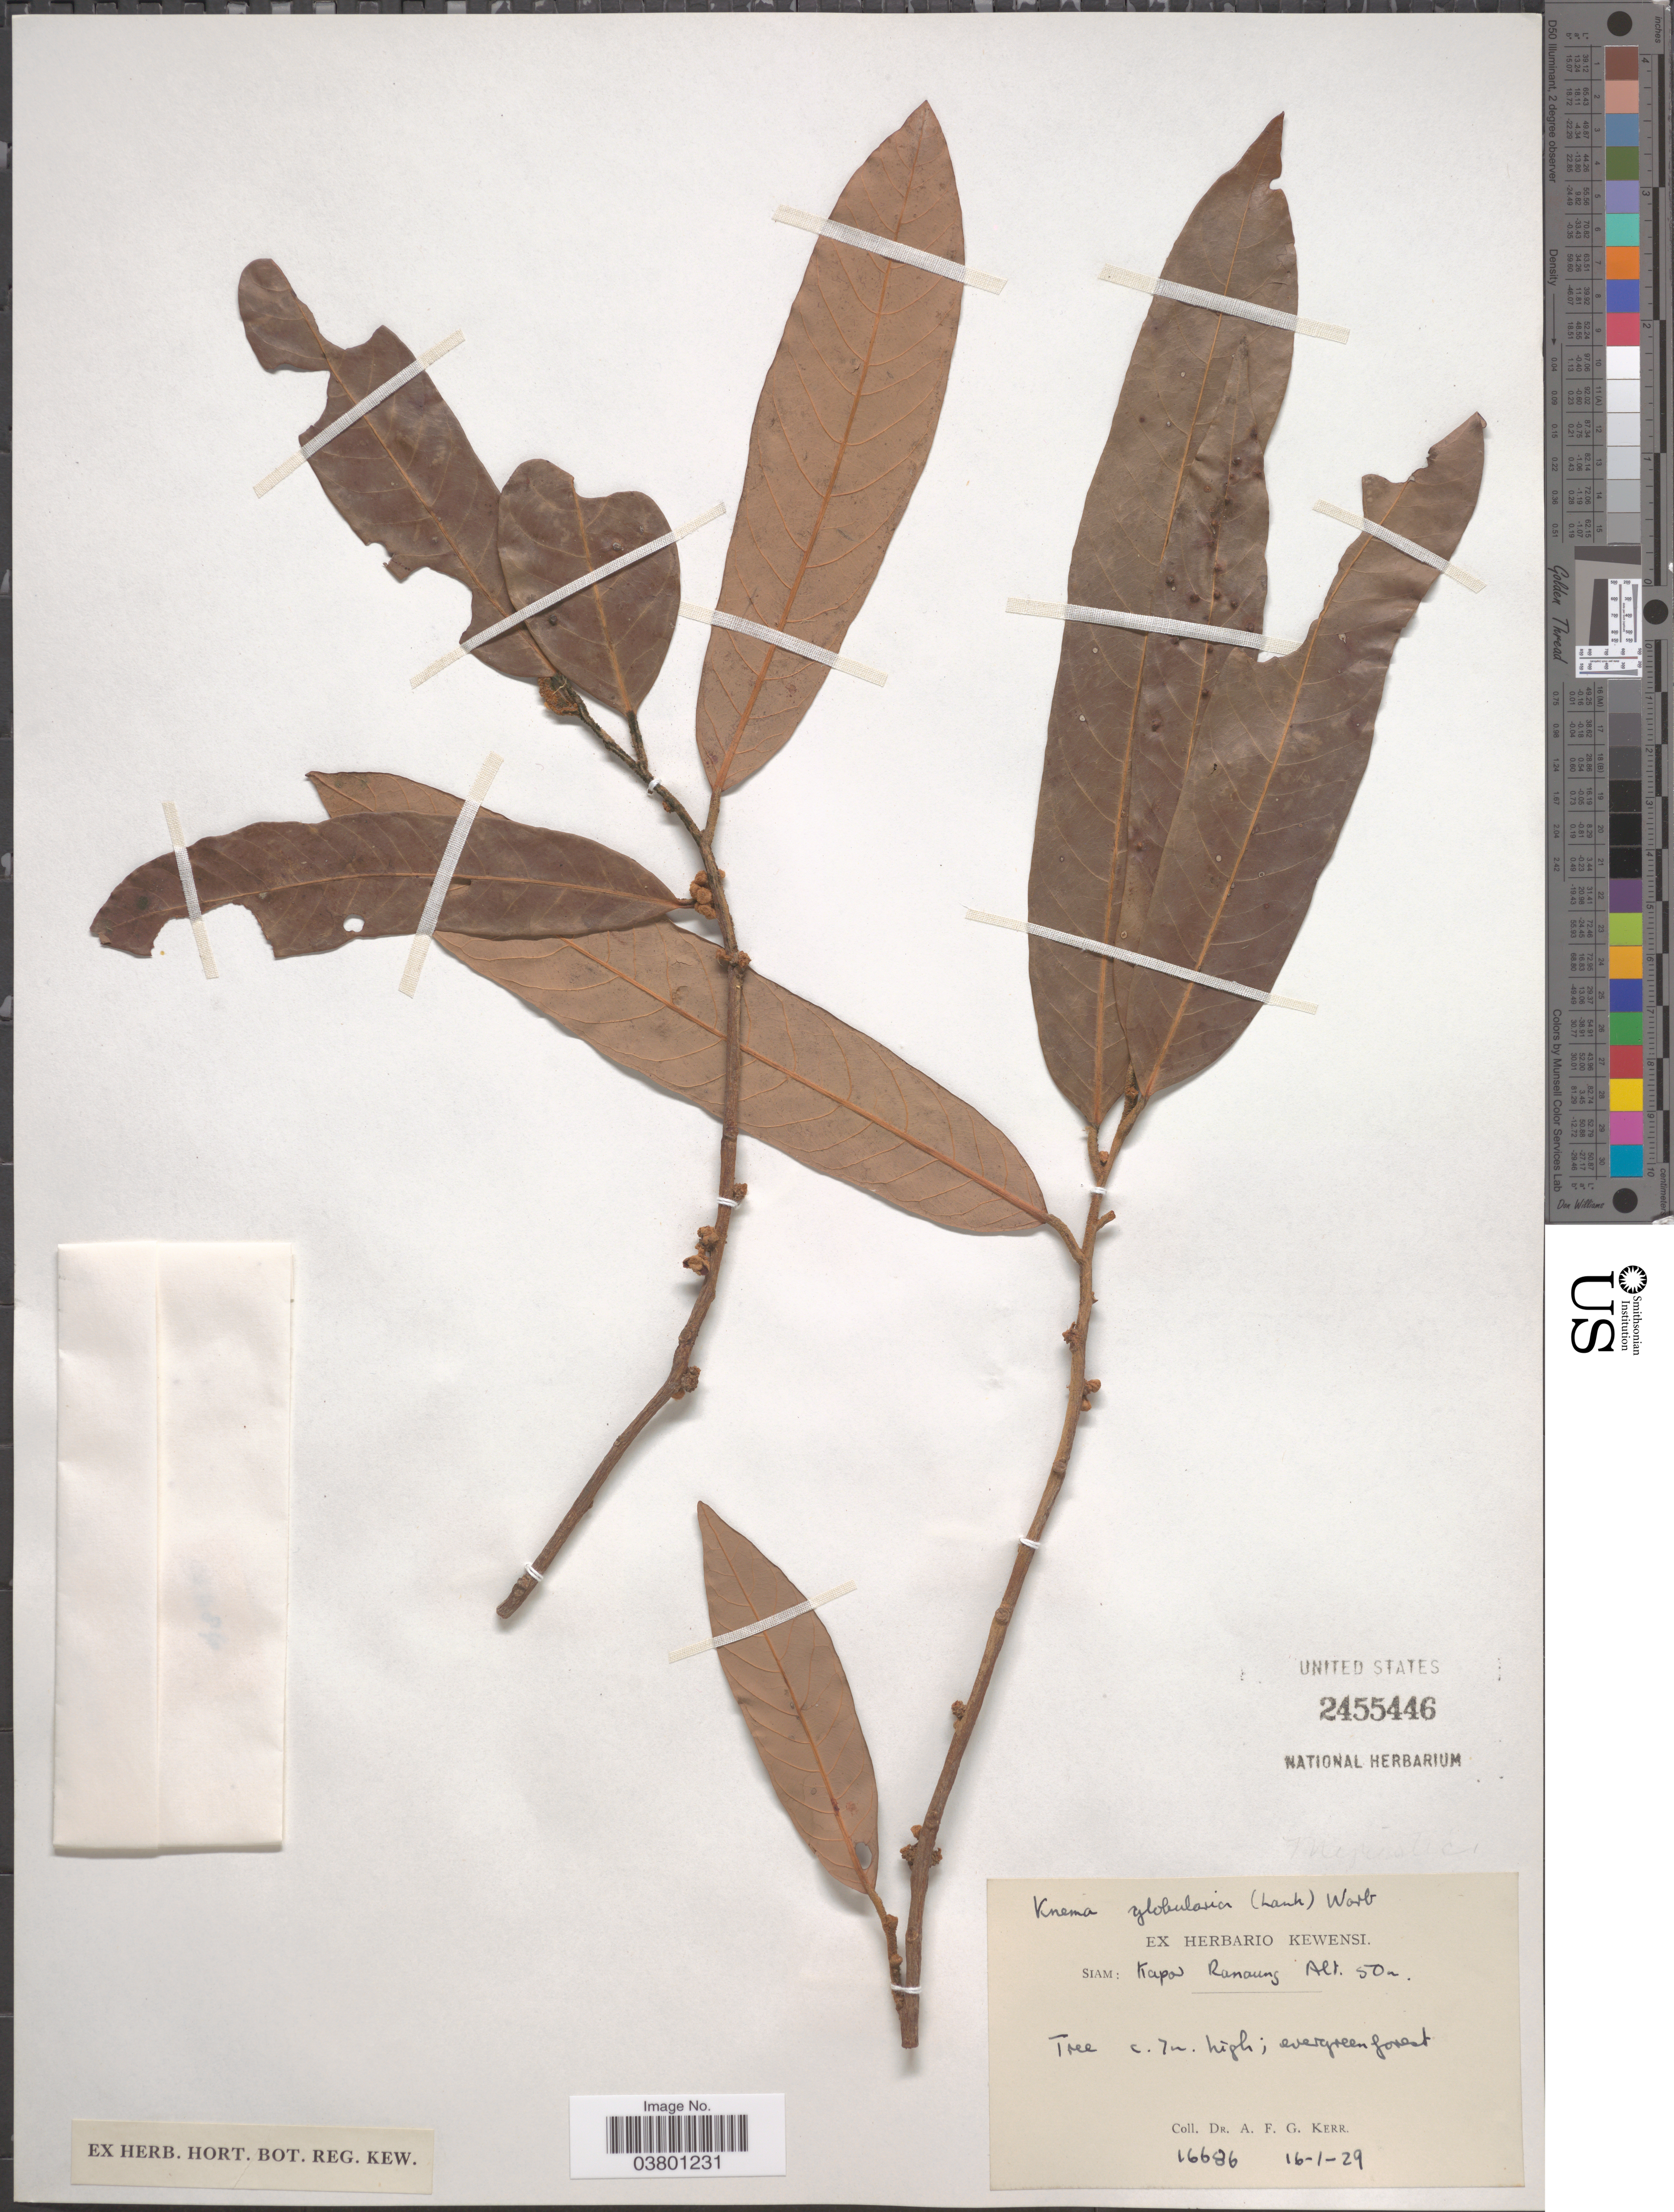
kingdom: Plantae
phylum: Tracheophyta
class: Magnoliopsida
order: Magnoliales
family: Myristicaceae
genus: Knema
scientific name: Knema globularia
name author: (Lam.) Warb.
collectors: A. F. G. Kerr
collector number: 16686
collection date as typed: Transcribed d/m/y: 16/1/29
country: Thailand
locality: Siam: Kapon Ranaung.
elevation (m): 50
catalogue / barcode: US 2455446